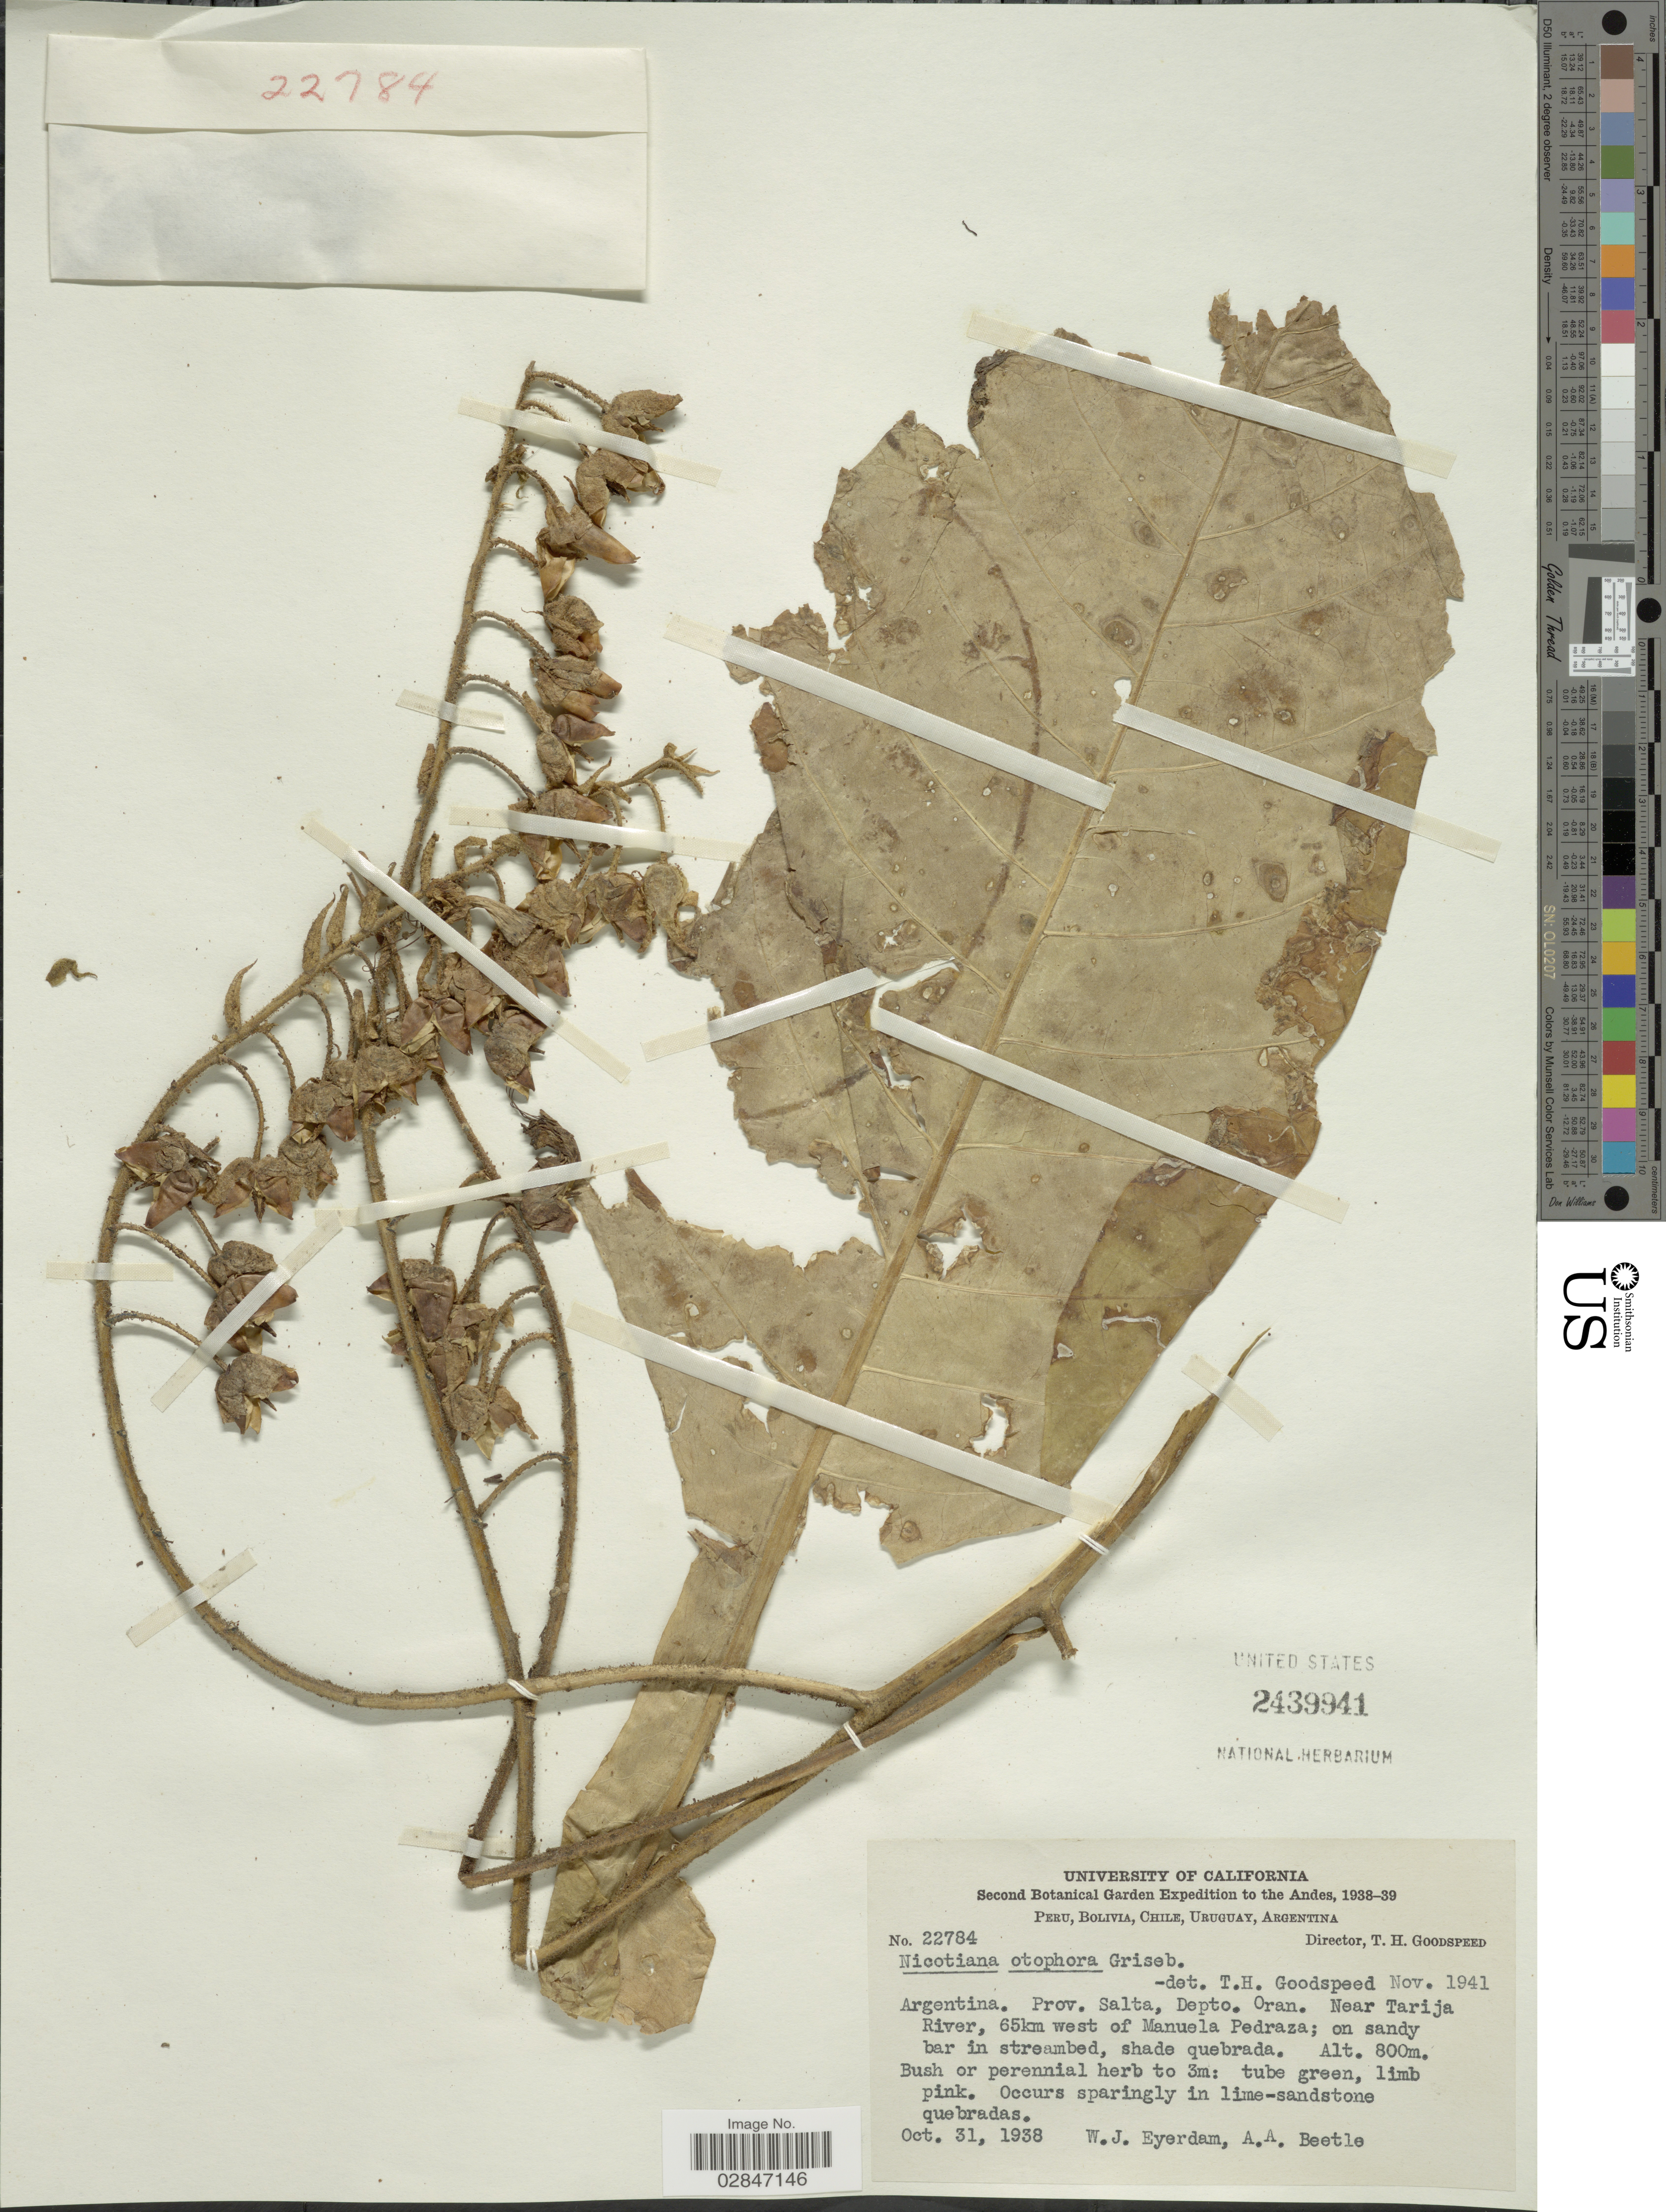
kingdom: Plantae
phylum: Tracheophyta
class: Magnoliopsida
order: Solanales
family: Solanaceae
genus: Nicotiana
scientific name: Nicotiana otophora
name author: Griseb.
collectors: W. J. Eyerdam & A. A. Beetle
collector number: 22784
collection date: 1938-10-31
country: Argentina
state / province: Salta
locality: The Andes, Prov. Salta, Depto. Oran, Near Tarija River, 65km west of Manuela Pedraza.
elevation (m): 800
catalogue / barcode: US 2439941